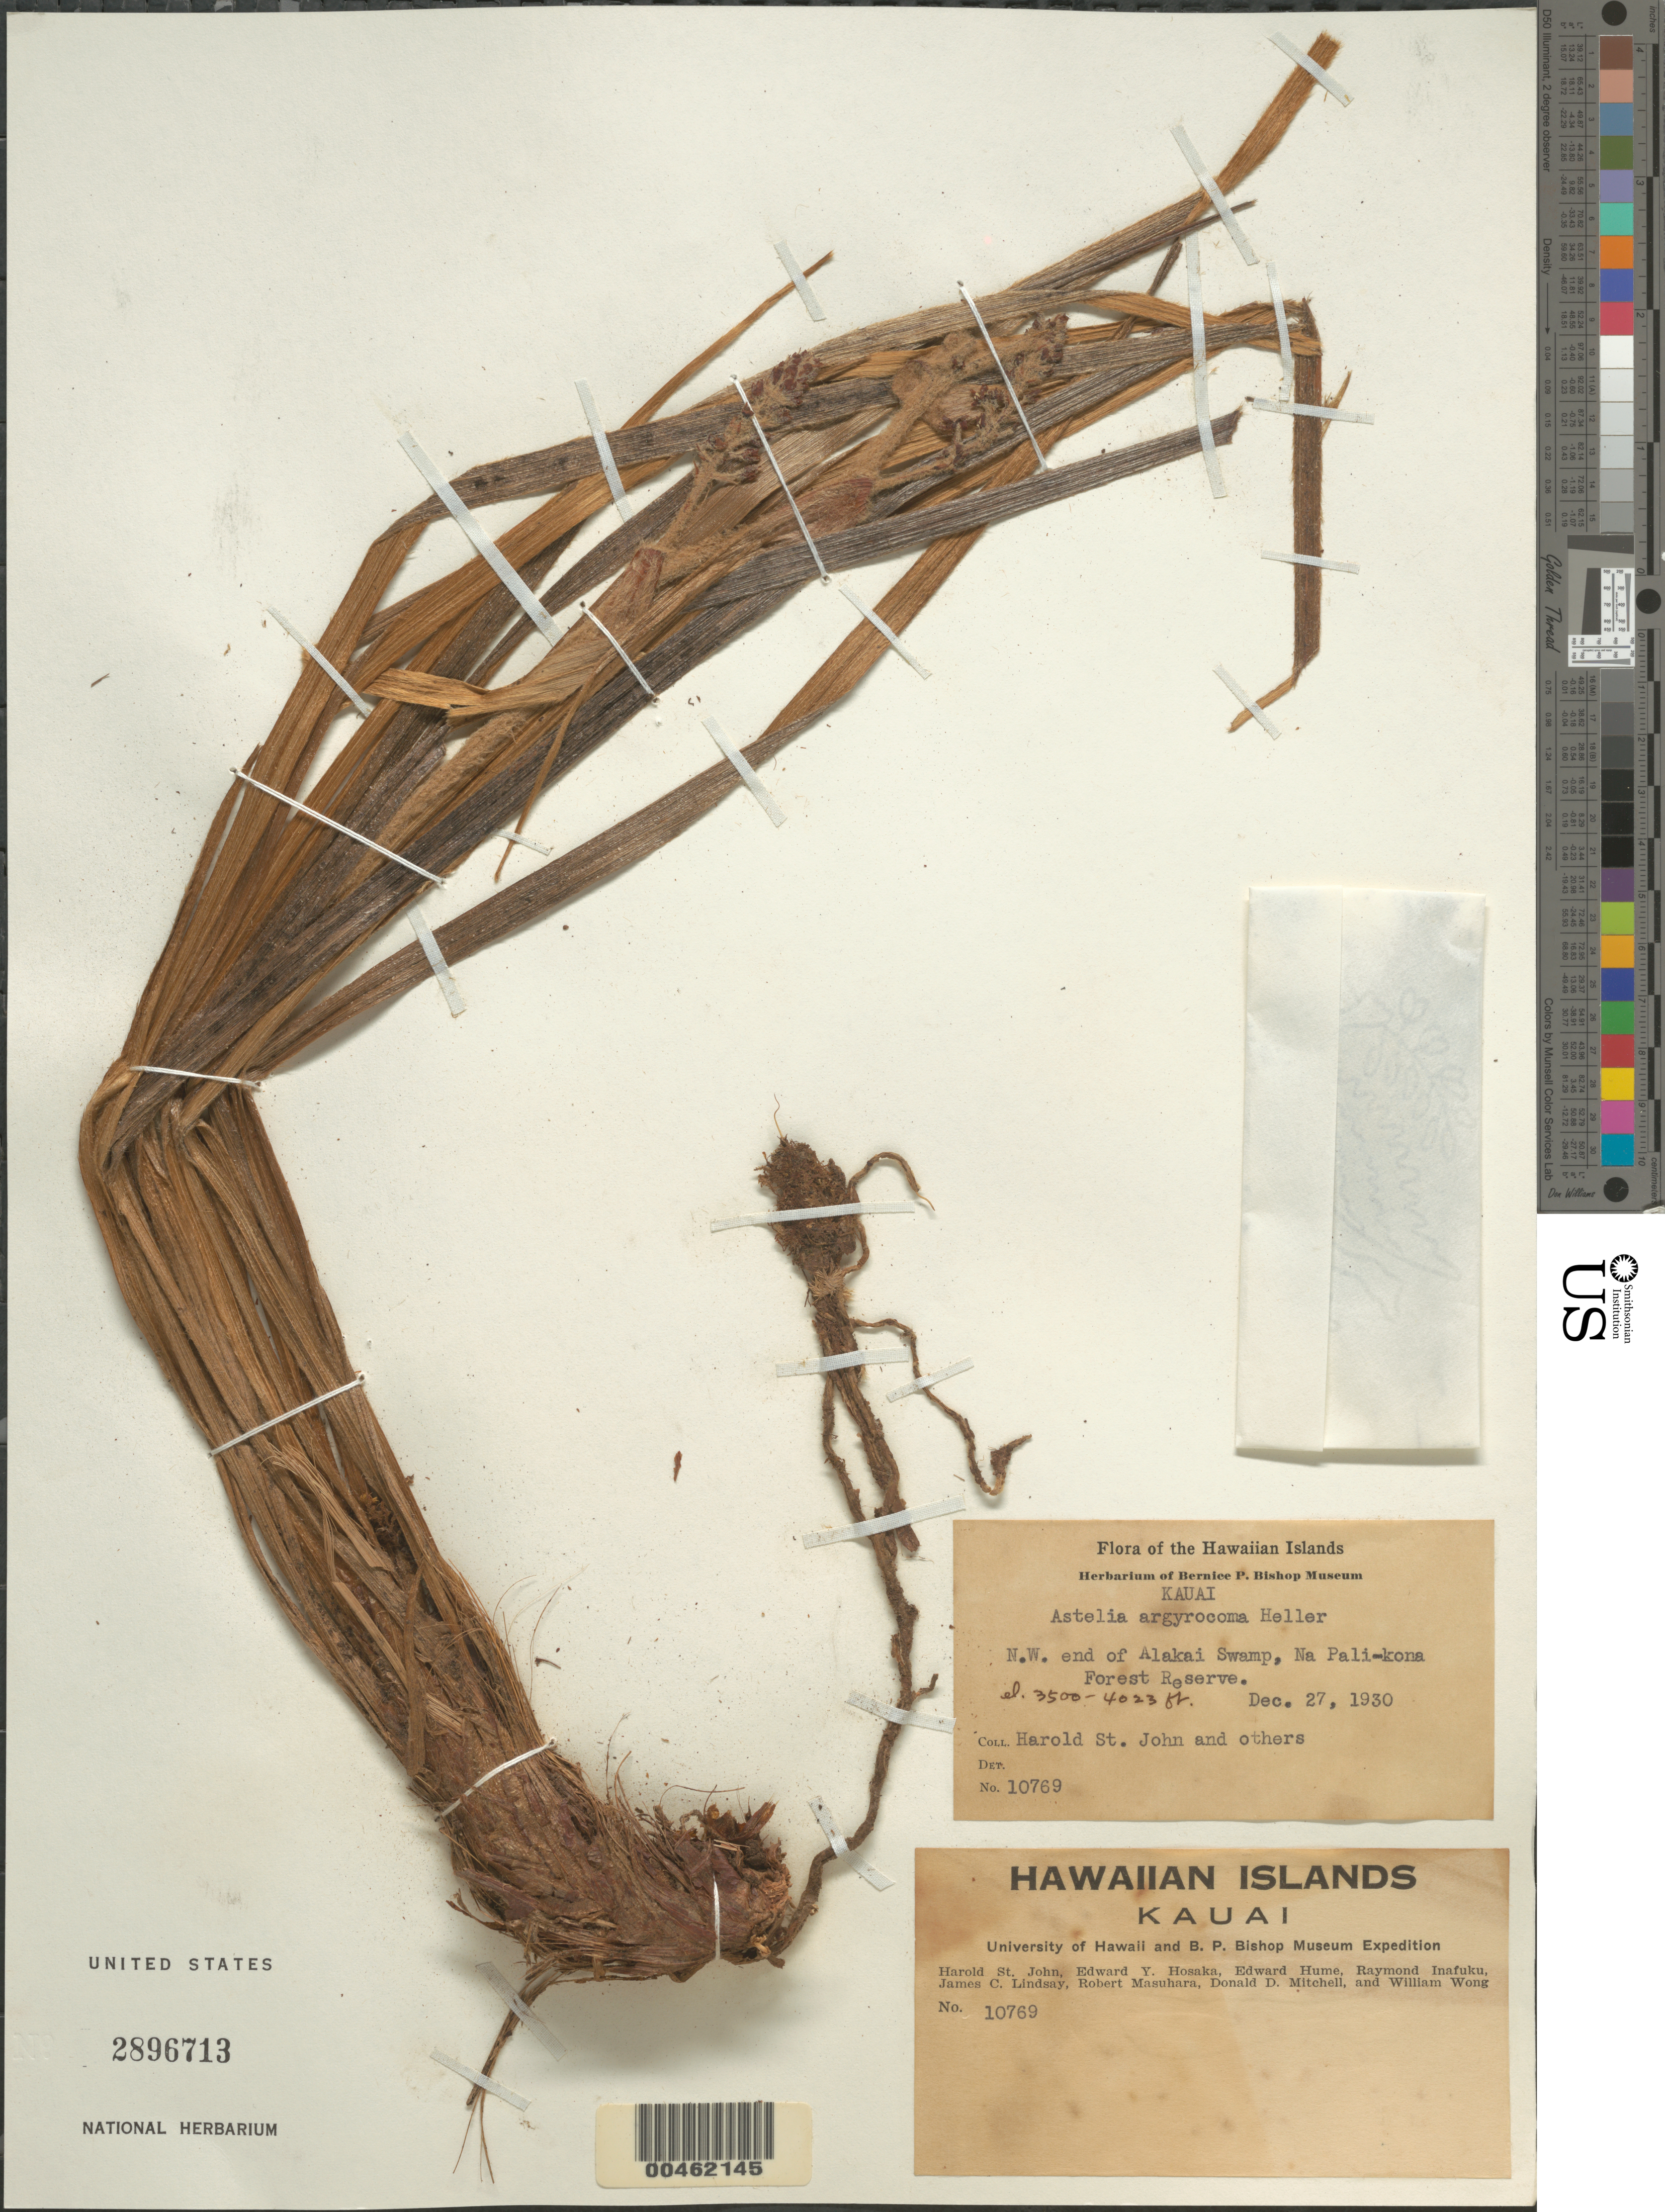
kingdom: Plantae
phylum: Tracheophyta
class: Liliopsida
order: Asparagales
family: Asteliaceae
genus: Astelia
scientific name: Astelia argyrocoma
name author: A. Heller ex Skottsb.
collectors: H. St. John, E. Y. Hosaka, E. Hume, R. Inafuku & et al.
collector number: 10769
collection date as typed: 27 Dec 1930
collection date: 1930-12-27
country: United States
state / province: Hawaii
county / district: Kauai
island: Kaua'i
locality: NW end of Alakai Swamp, Na Pali-kona Forest Reserve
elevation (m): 1067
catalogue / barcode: US 2896713